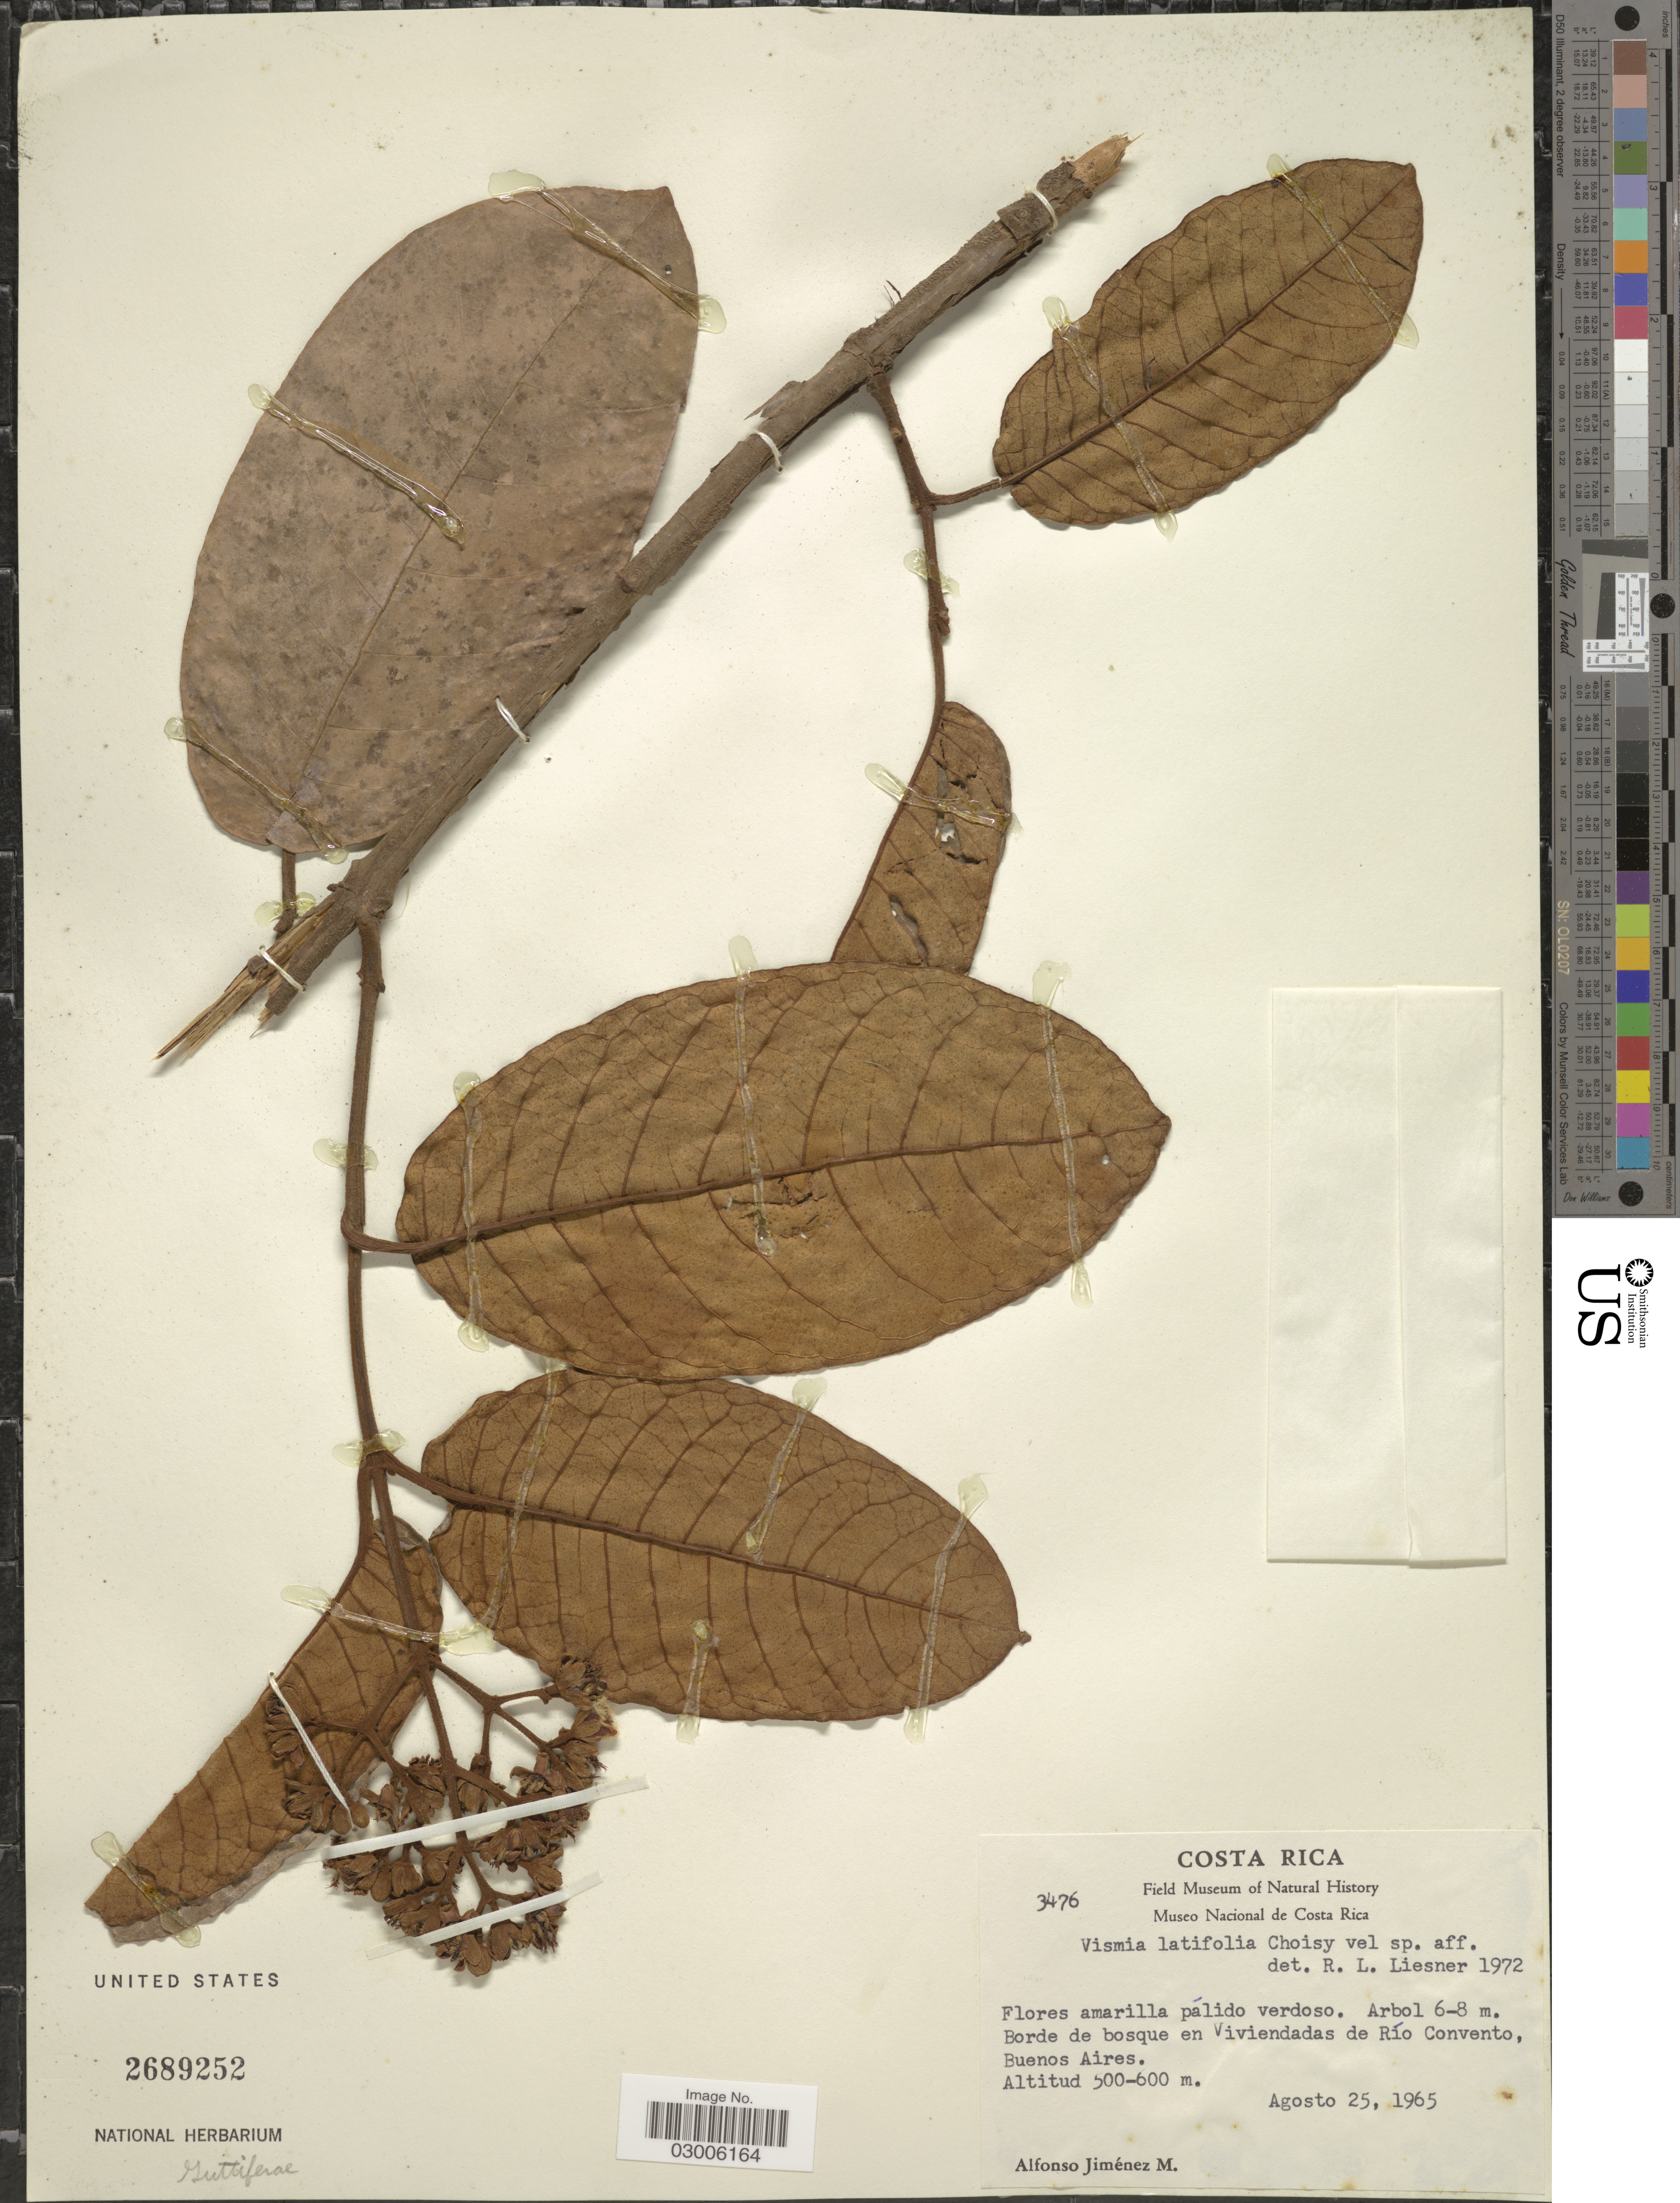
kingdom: Plantae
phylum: Tracheophyta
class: Magnoliopsida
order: Malpighiales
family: Hypericaceae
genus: Vismia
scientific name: Vismia baccifera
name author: (L.) Triana & Planch.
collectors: A. Jimenez M.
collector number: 3476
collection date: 1965-08-25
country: Costa Rica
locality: Borde de bosque en Viviendadas de Río Convento, Buenos Aires.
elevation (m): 500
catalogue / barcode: US 2689252